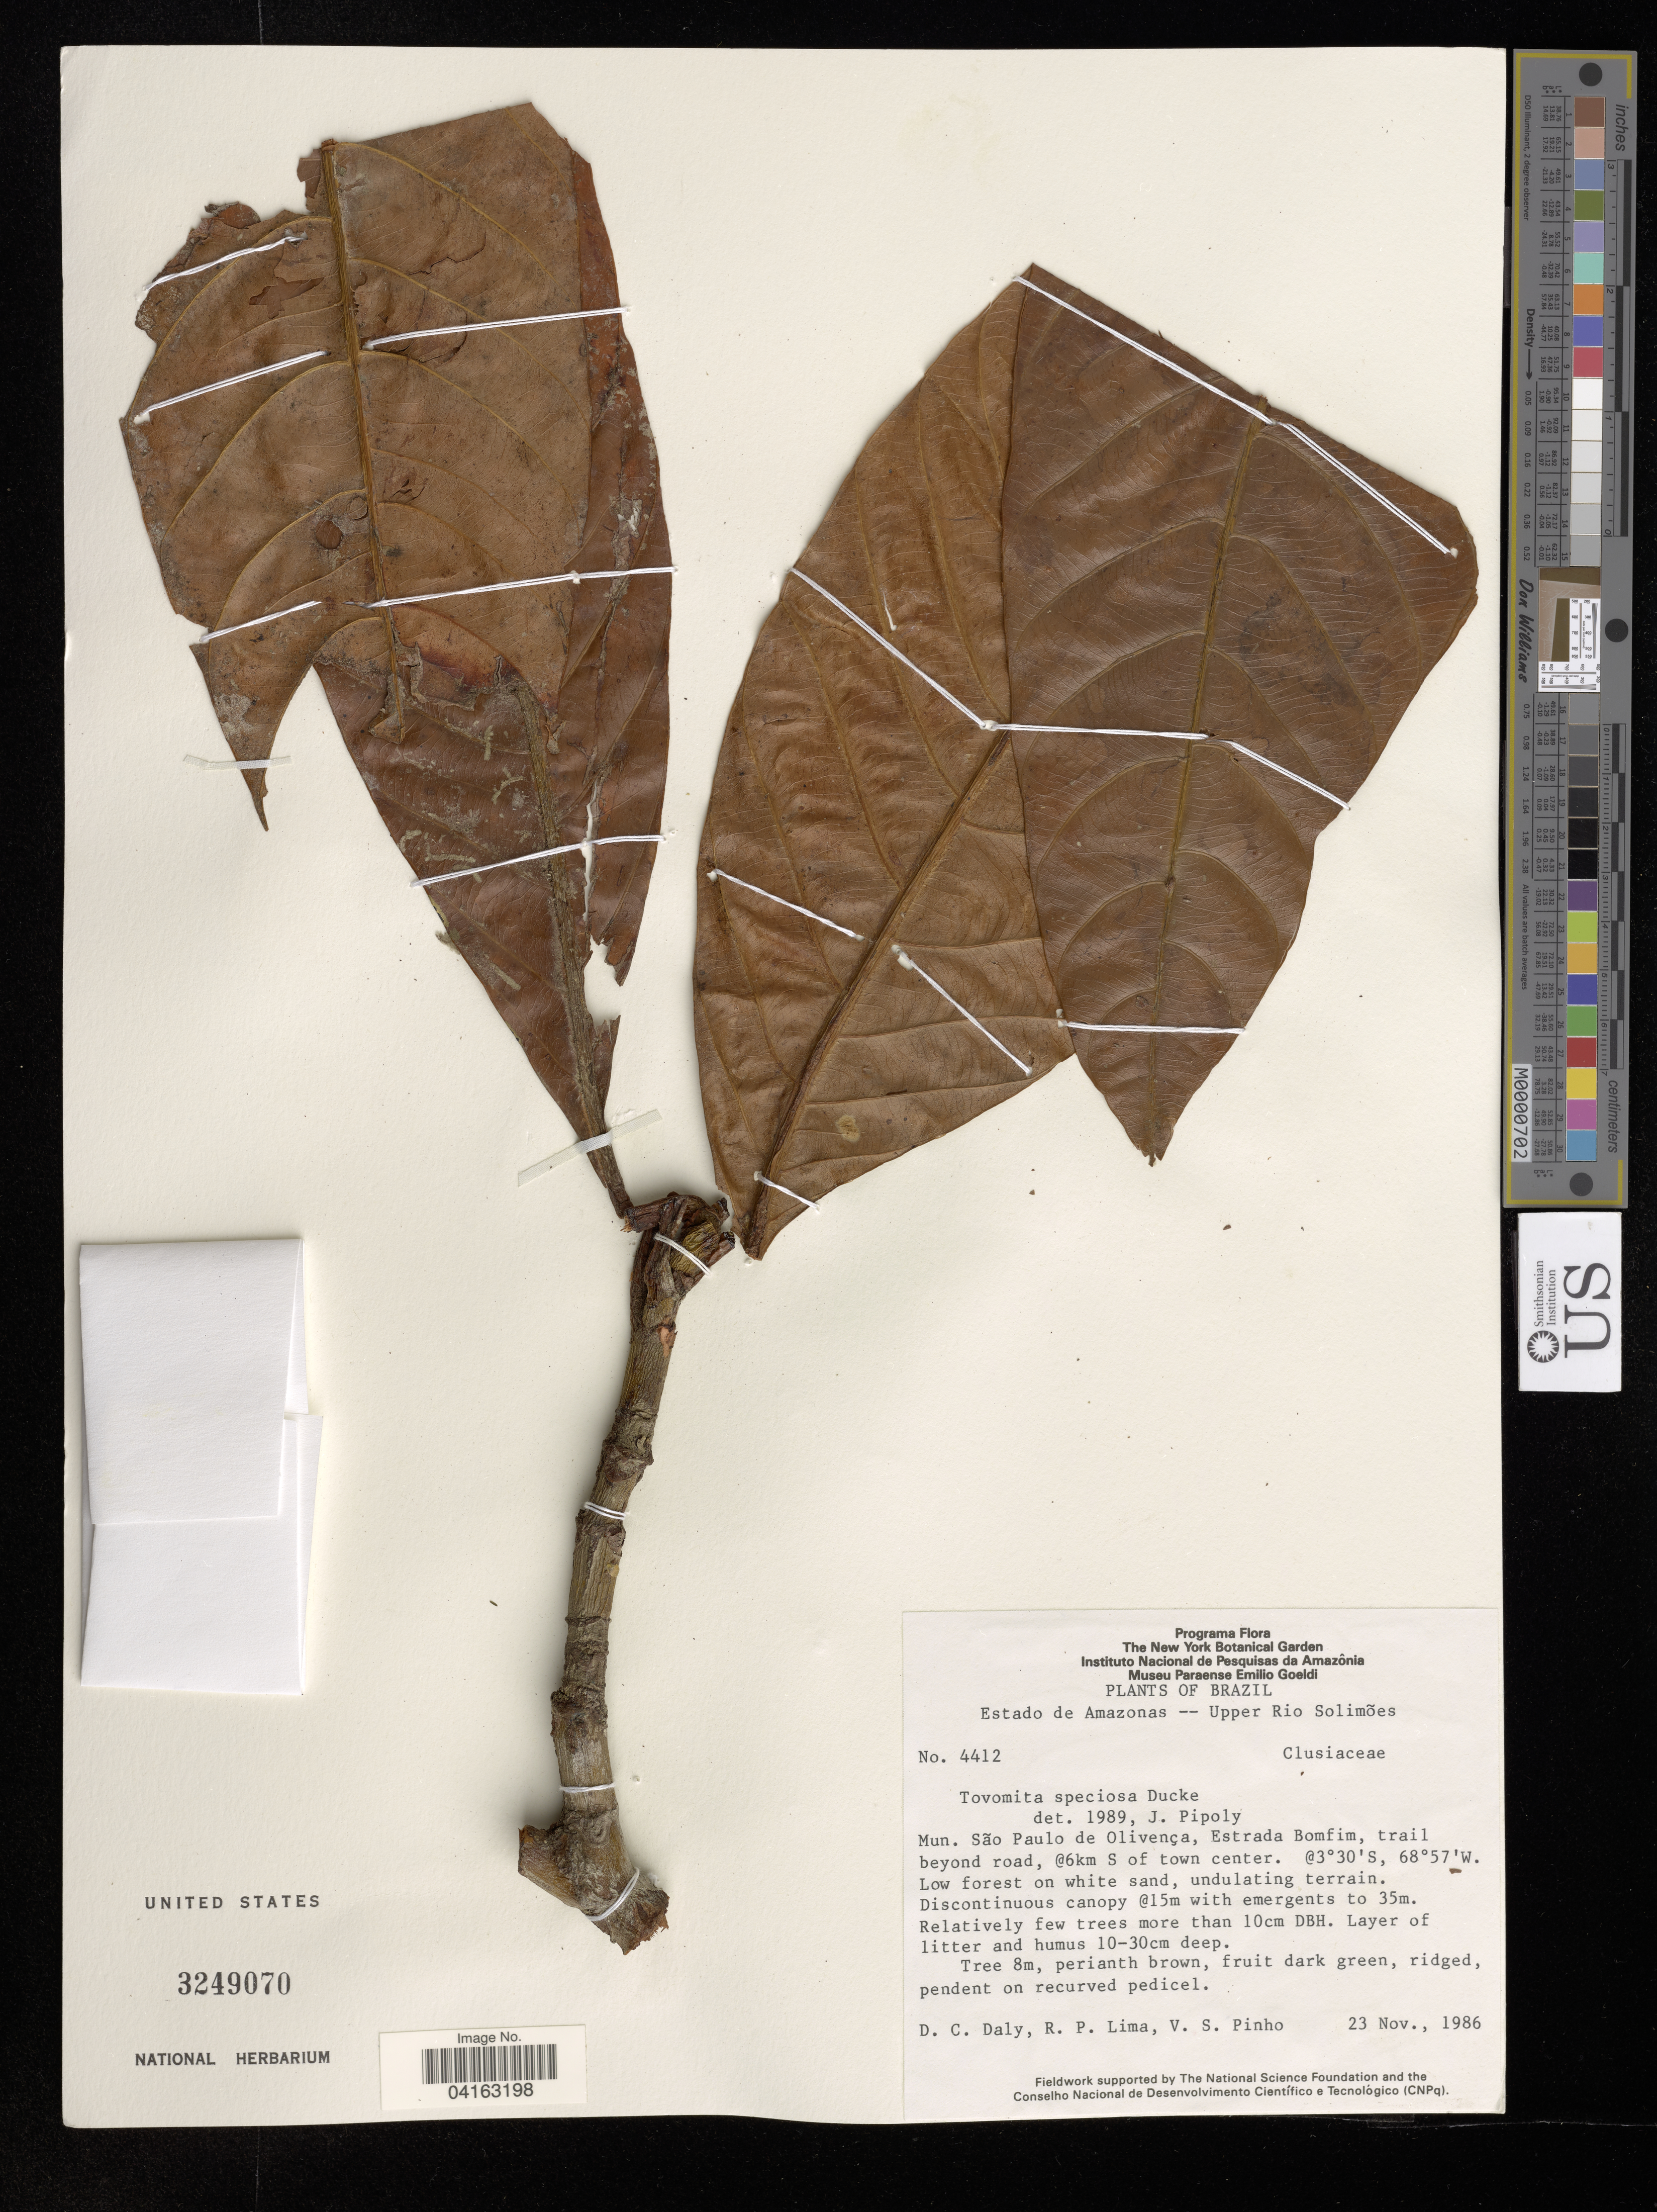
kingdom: Plantae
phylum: Tracheophyta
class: Magnoliopsida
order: Malpighiales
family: Clusiaceae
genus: Tovomita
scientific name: Tovomita speciosa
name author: Ducke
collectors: D. C. Daly, R. P. Lima & V. S. Pinho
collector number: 4412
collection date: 1986-11-23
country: Brazil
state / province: Amazonas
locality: Upper Rio Solimões. Mun São Paulo de Olivença, Estrada Bomfim, trail beyond road, @6km S of town center.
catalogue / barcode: US 3249070